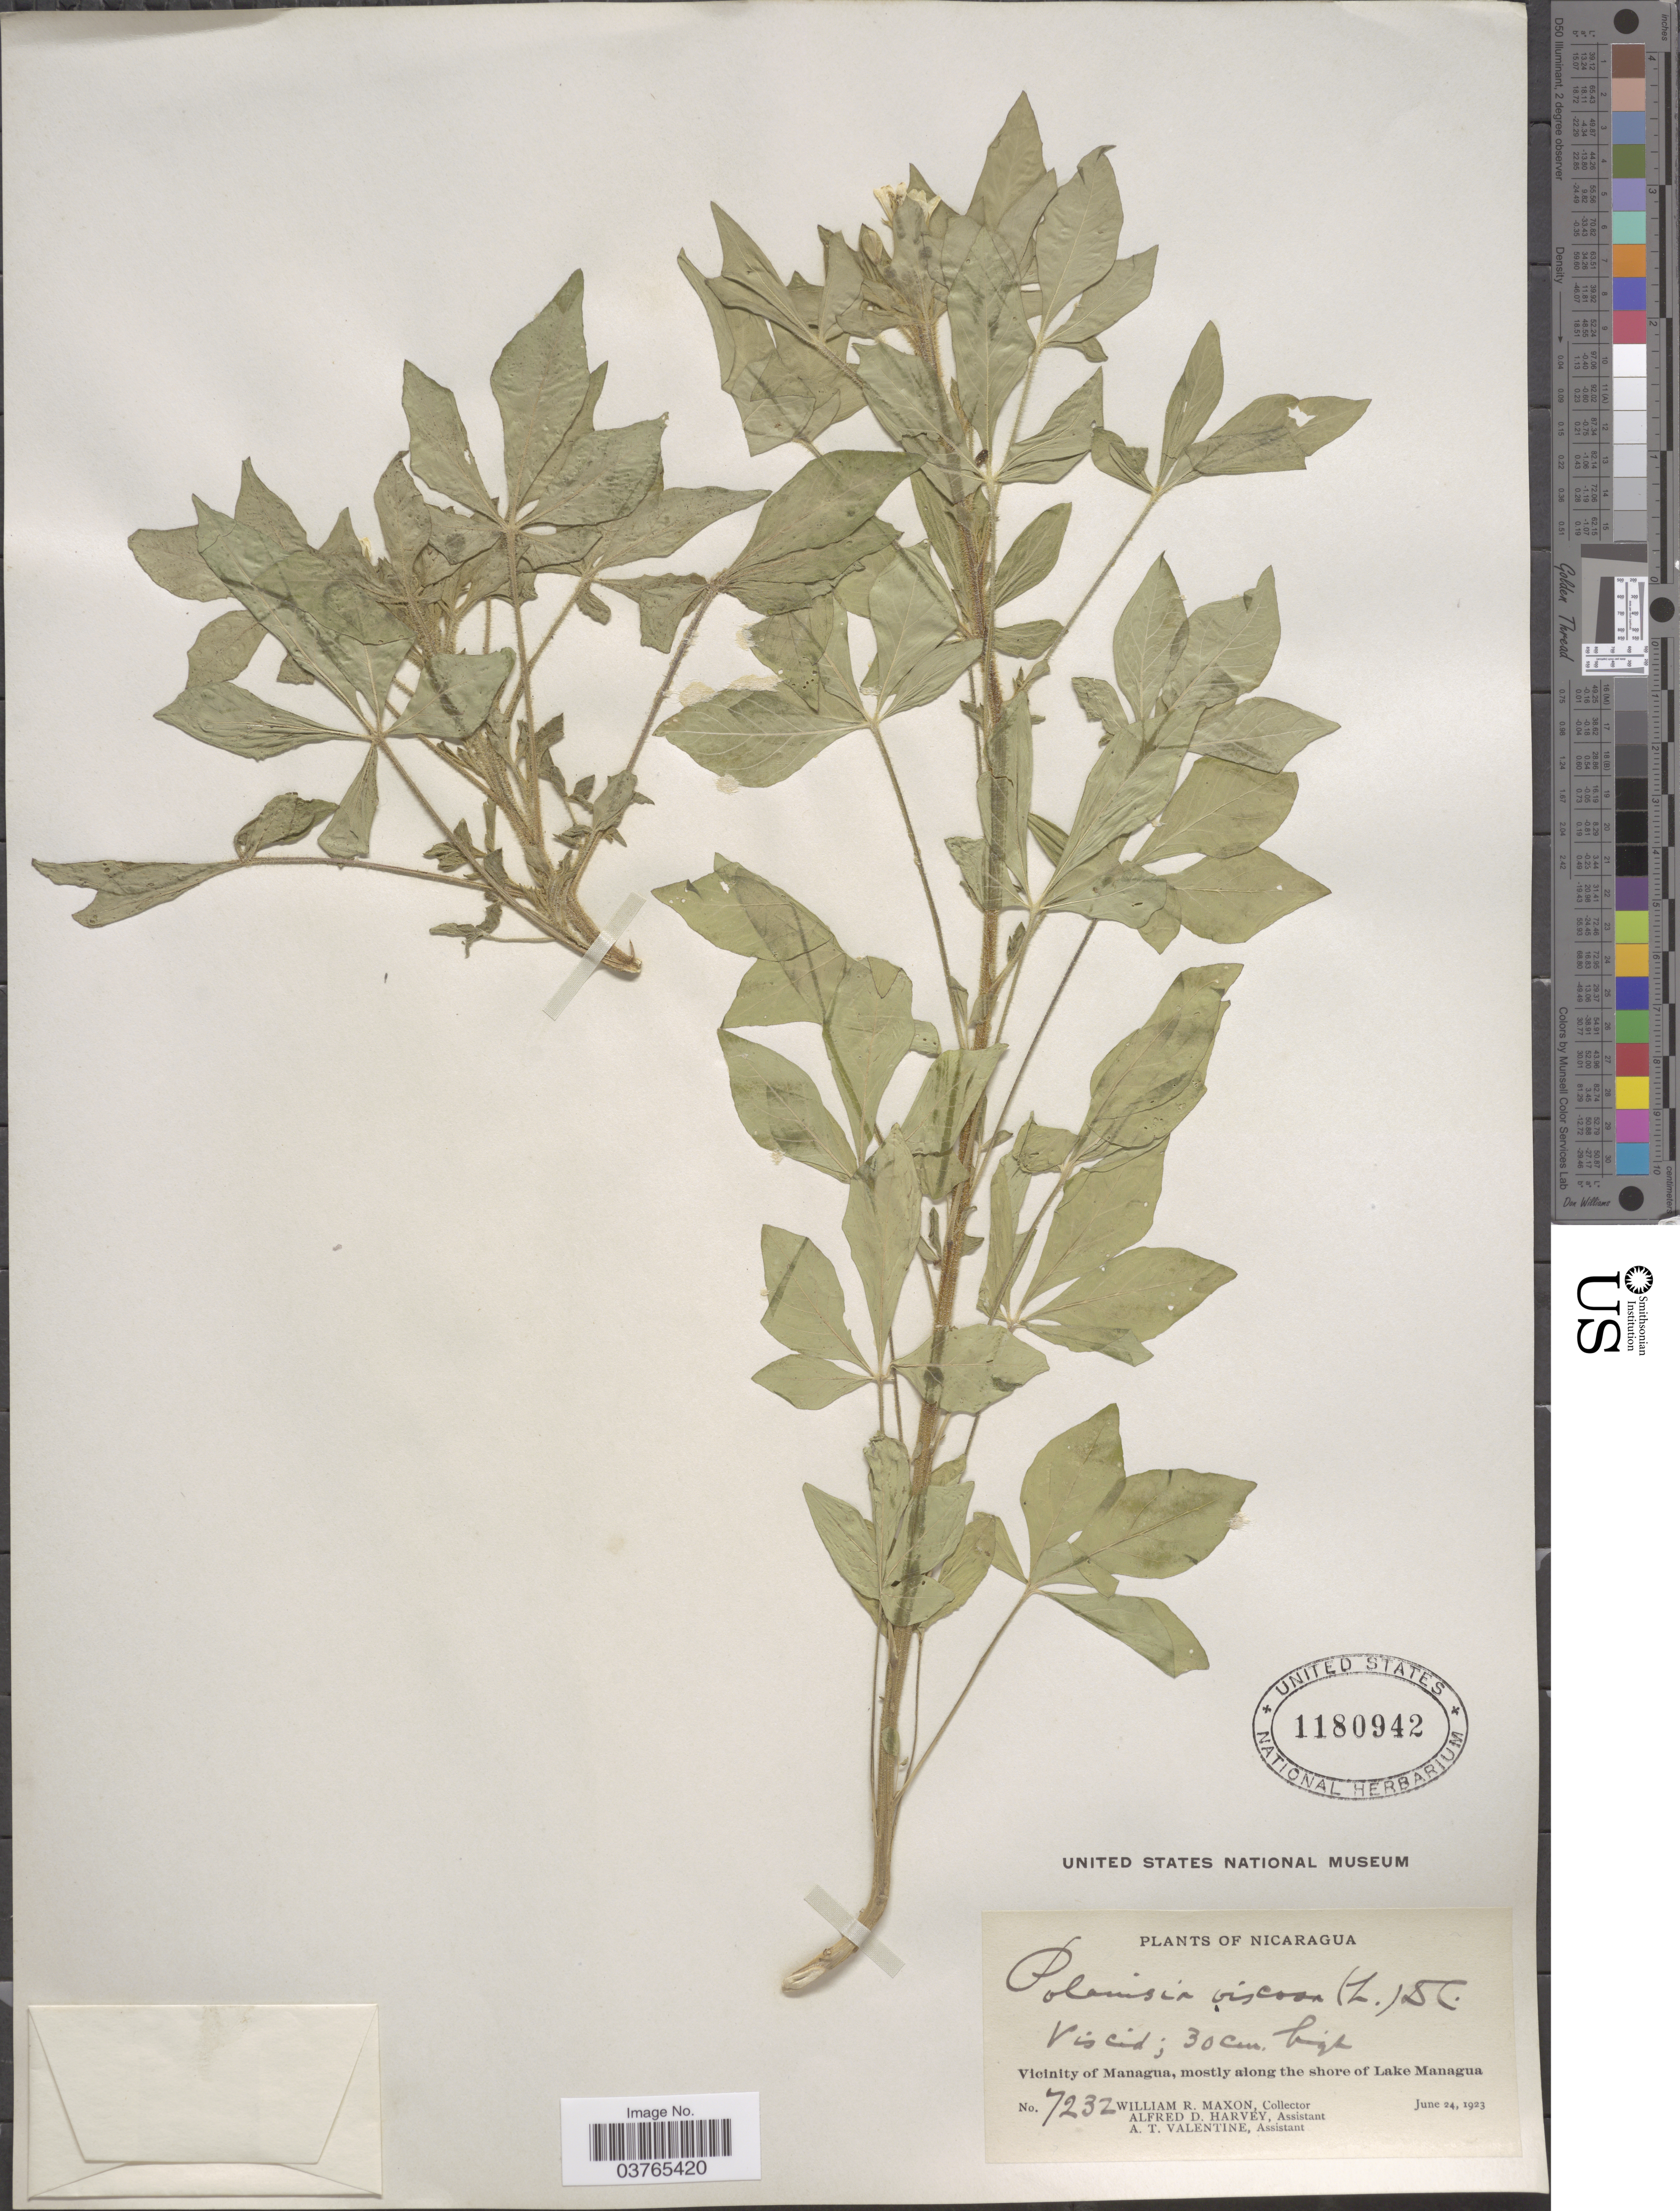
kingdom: Plantae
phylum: Tracheophyta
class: Magnoliopsida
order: Brassicales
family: Cleomaceae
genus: Arivela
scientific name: Arivela viscosa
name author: (L.) Raf.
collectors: W. R. Maxon, A. D. Harvey & A. Valentine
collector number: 7232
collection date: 1923-06-24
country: Nicaragua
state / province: Managua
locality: Vicinity of Managua, mostly along the shore of Lake Managua.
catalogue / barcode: US 1180942